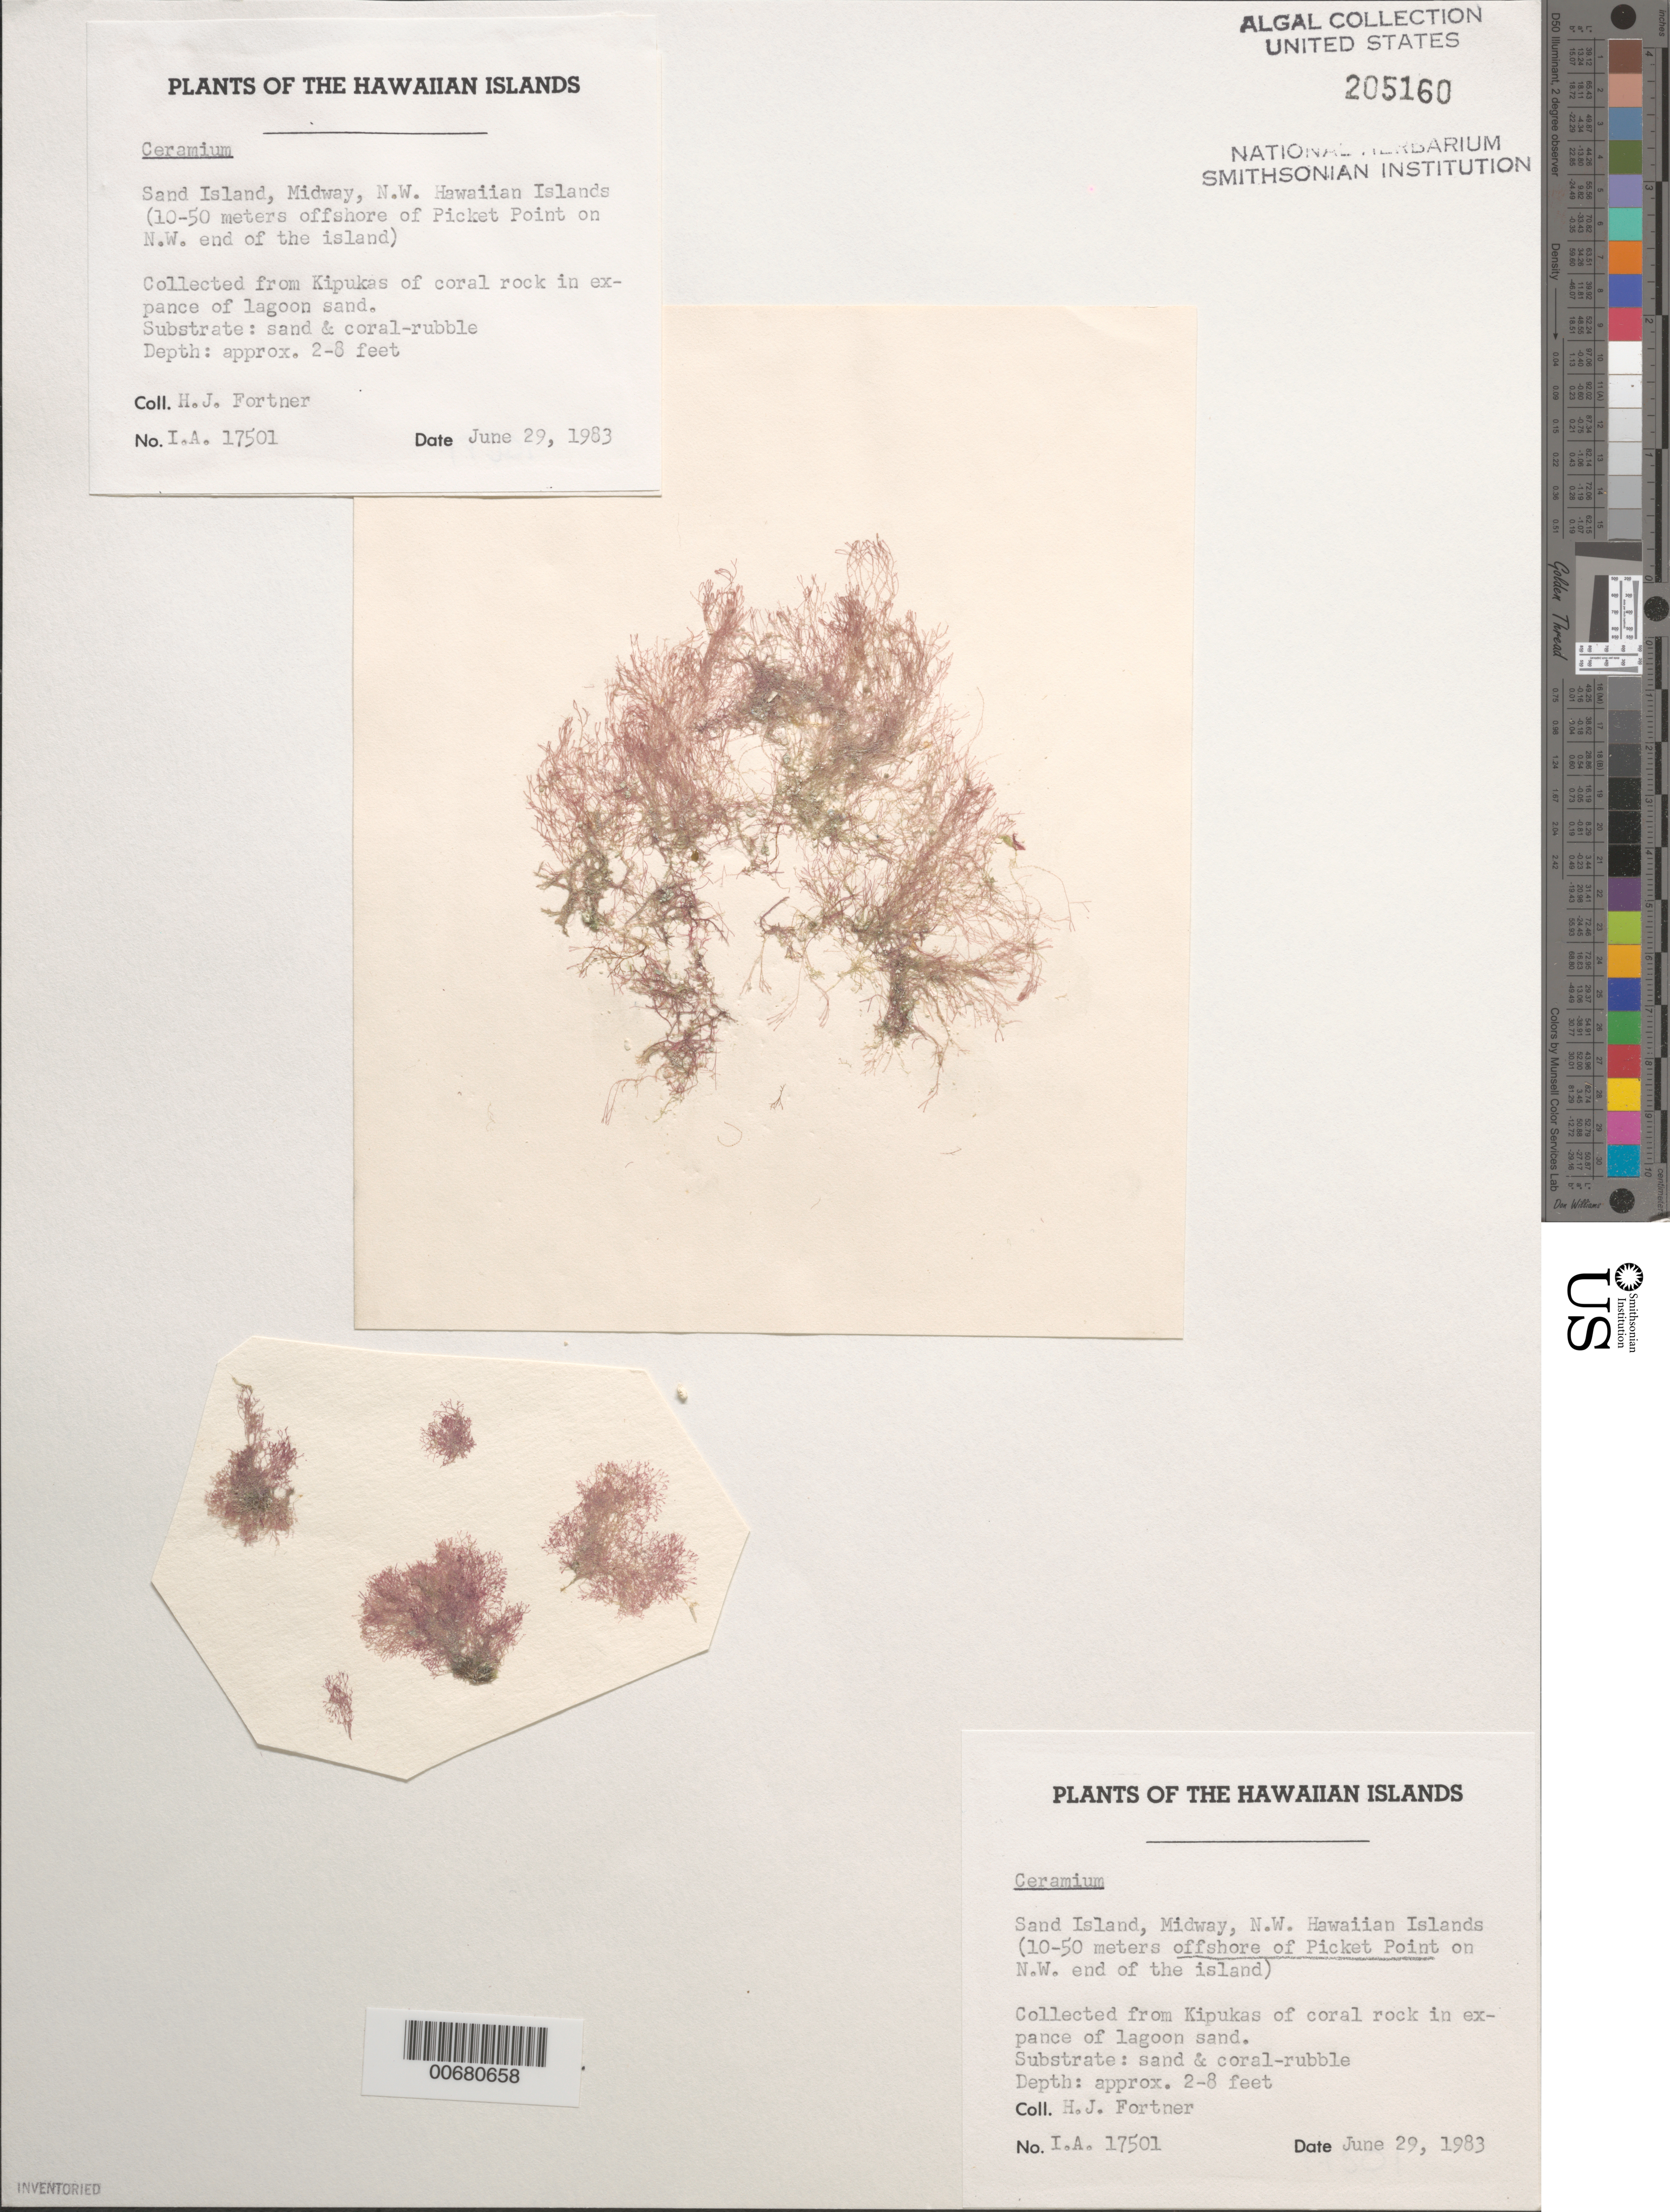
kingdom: Plantae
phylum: Rhodophyta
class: Florideophyceae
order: Ceramiales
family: Ceramiaceae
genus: Ceramium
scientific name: Ceramium sp.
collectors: H. Fortner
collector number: IAA 17501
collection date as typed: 29 Jun 1983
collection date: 1983-06-29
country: U.S. Administered Pacific Islands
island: Midway Atoll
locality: Off Picket Point. Sand Islet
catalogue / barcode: US 205160